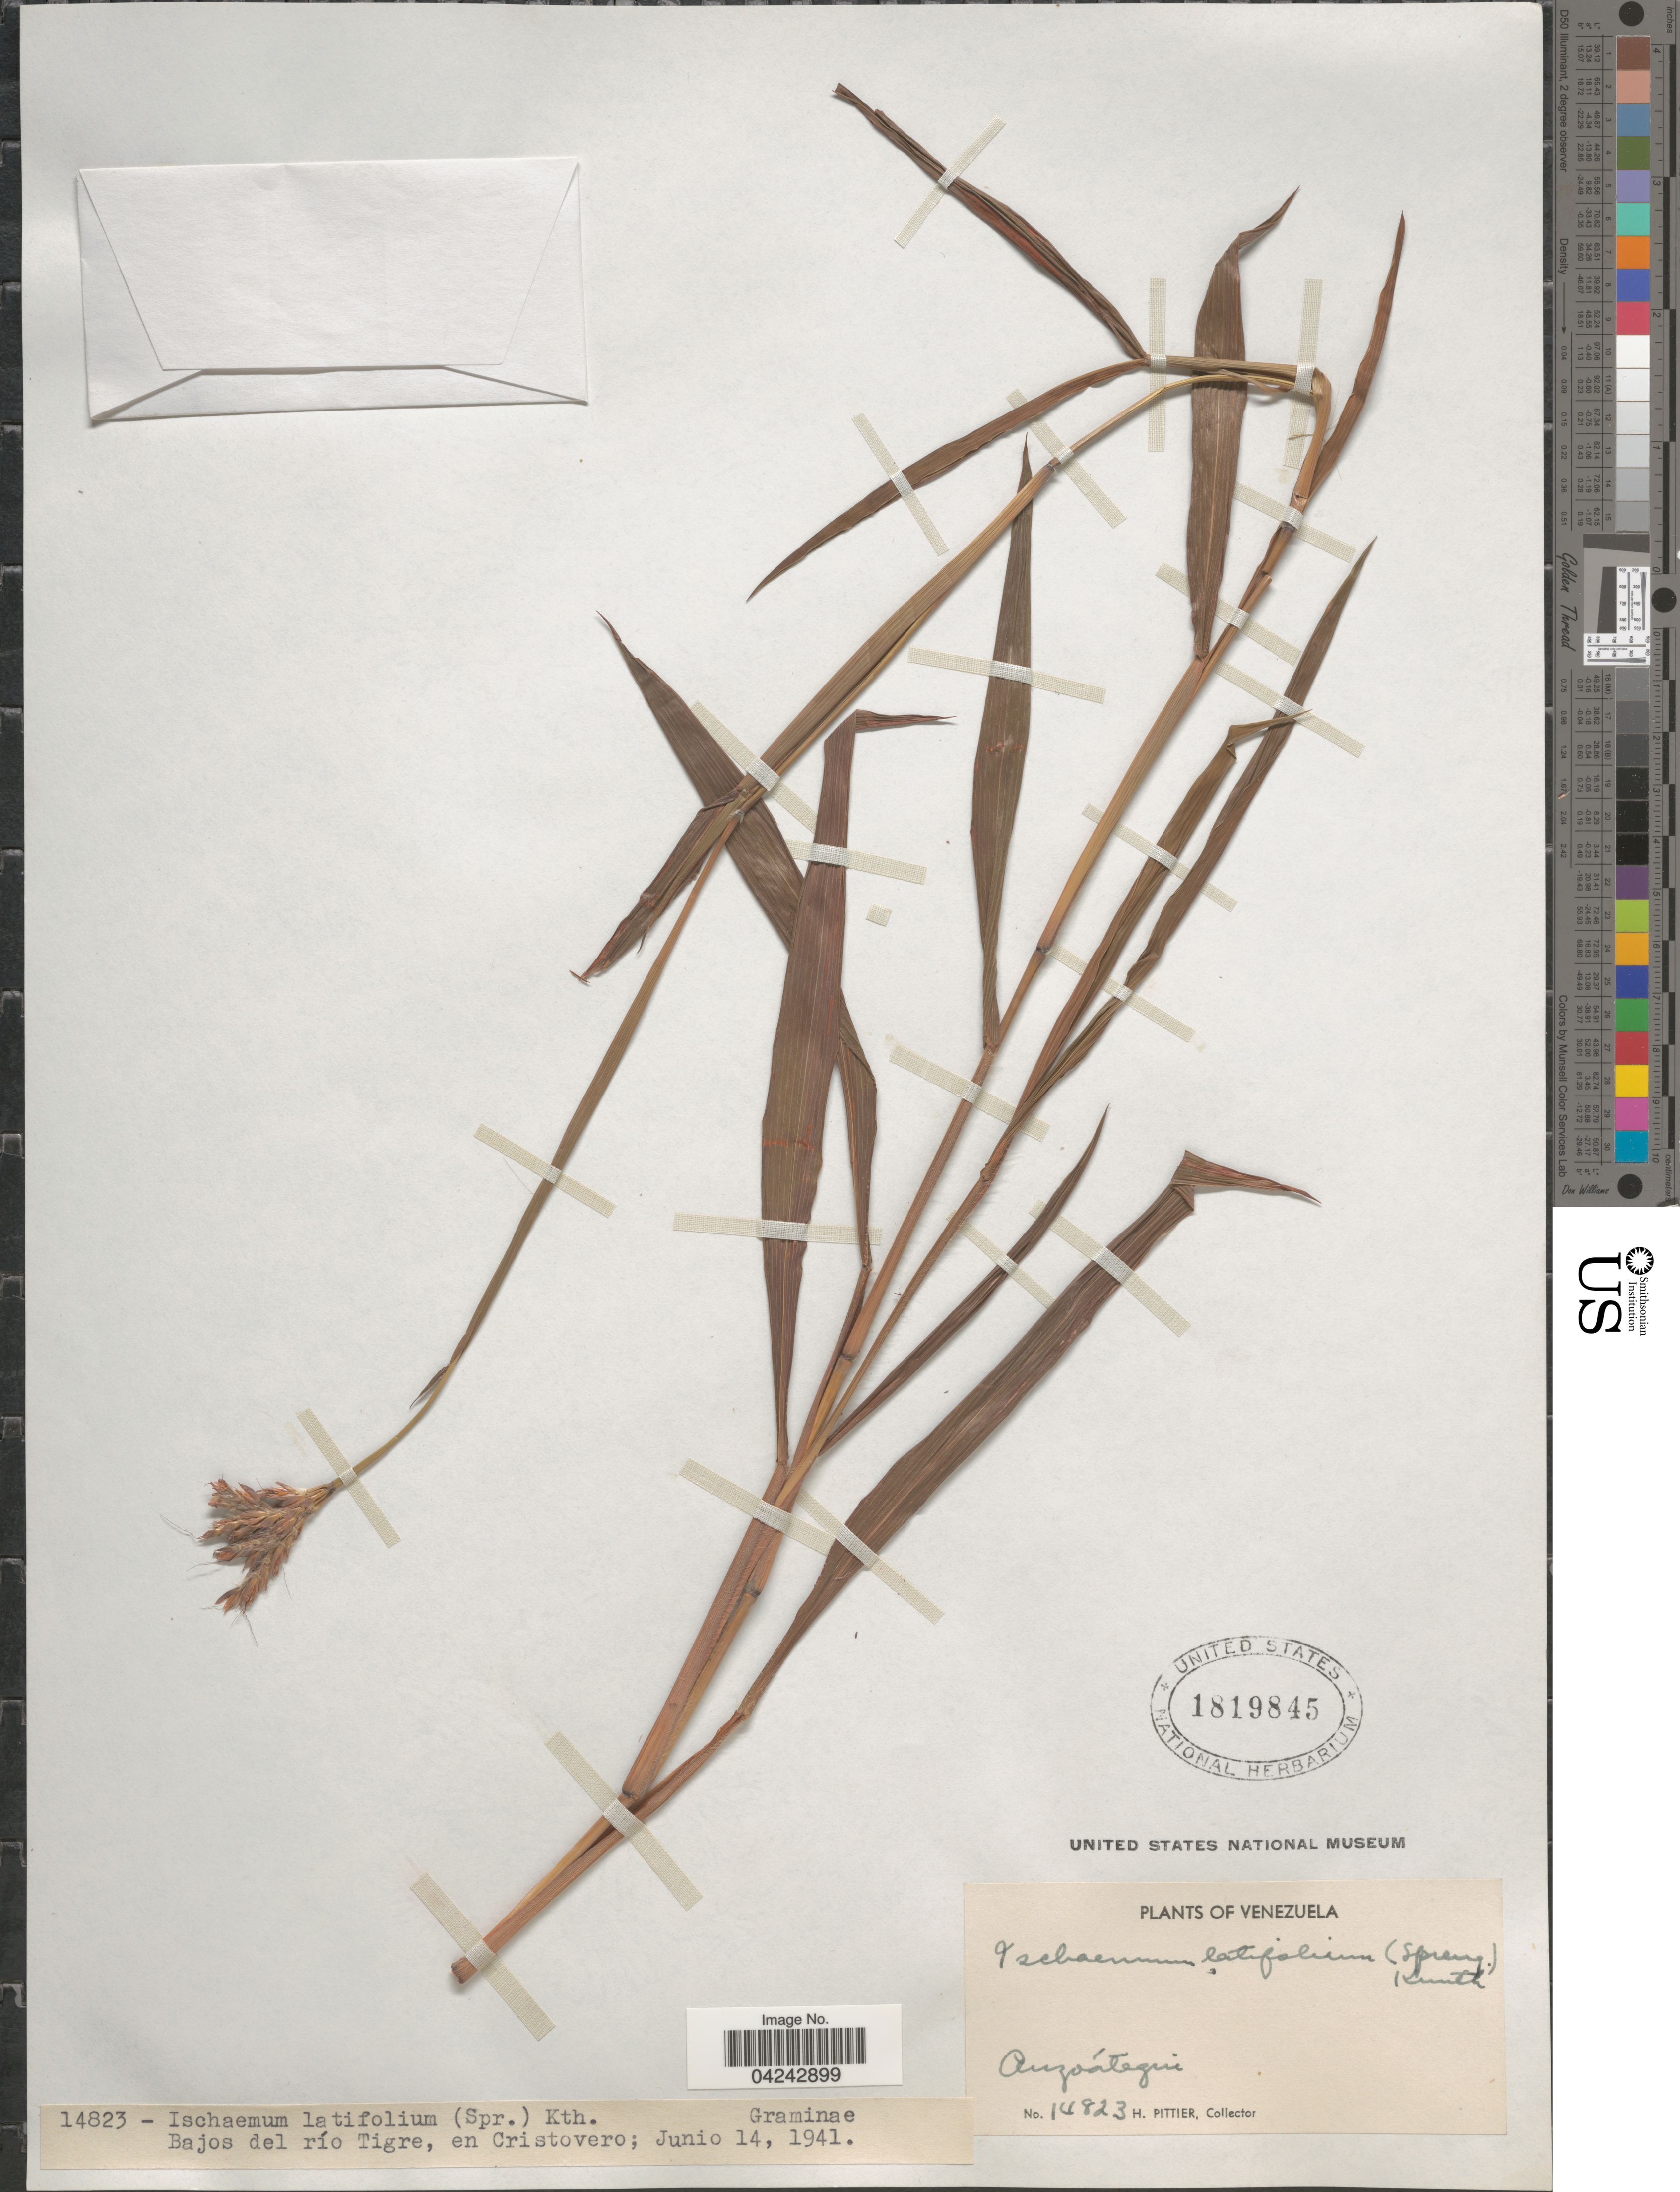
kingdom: Plantae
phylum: Tracheophyta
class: Liliopsida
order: Poales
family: Poaceae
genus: Ischaemum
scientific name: Ischaemum latifolium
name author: (Spreng.) Kunth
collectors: H. F. Pittier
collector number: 14823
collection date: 1941-06-14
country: Venezuela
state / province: Anzoategui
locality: Bajos del río Tigre, en Cristovero.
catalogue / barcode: US 1819845